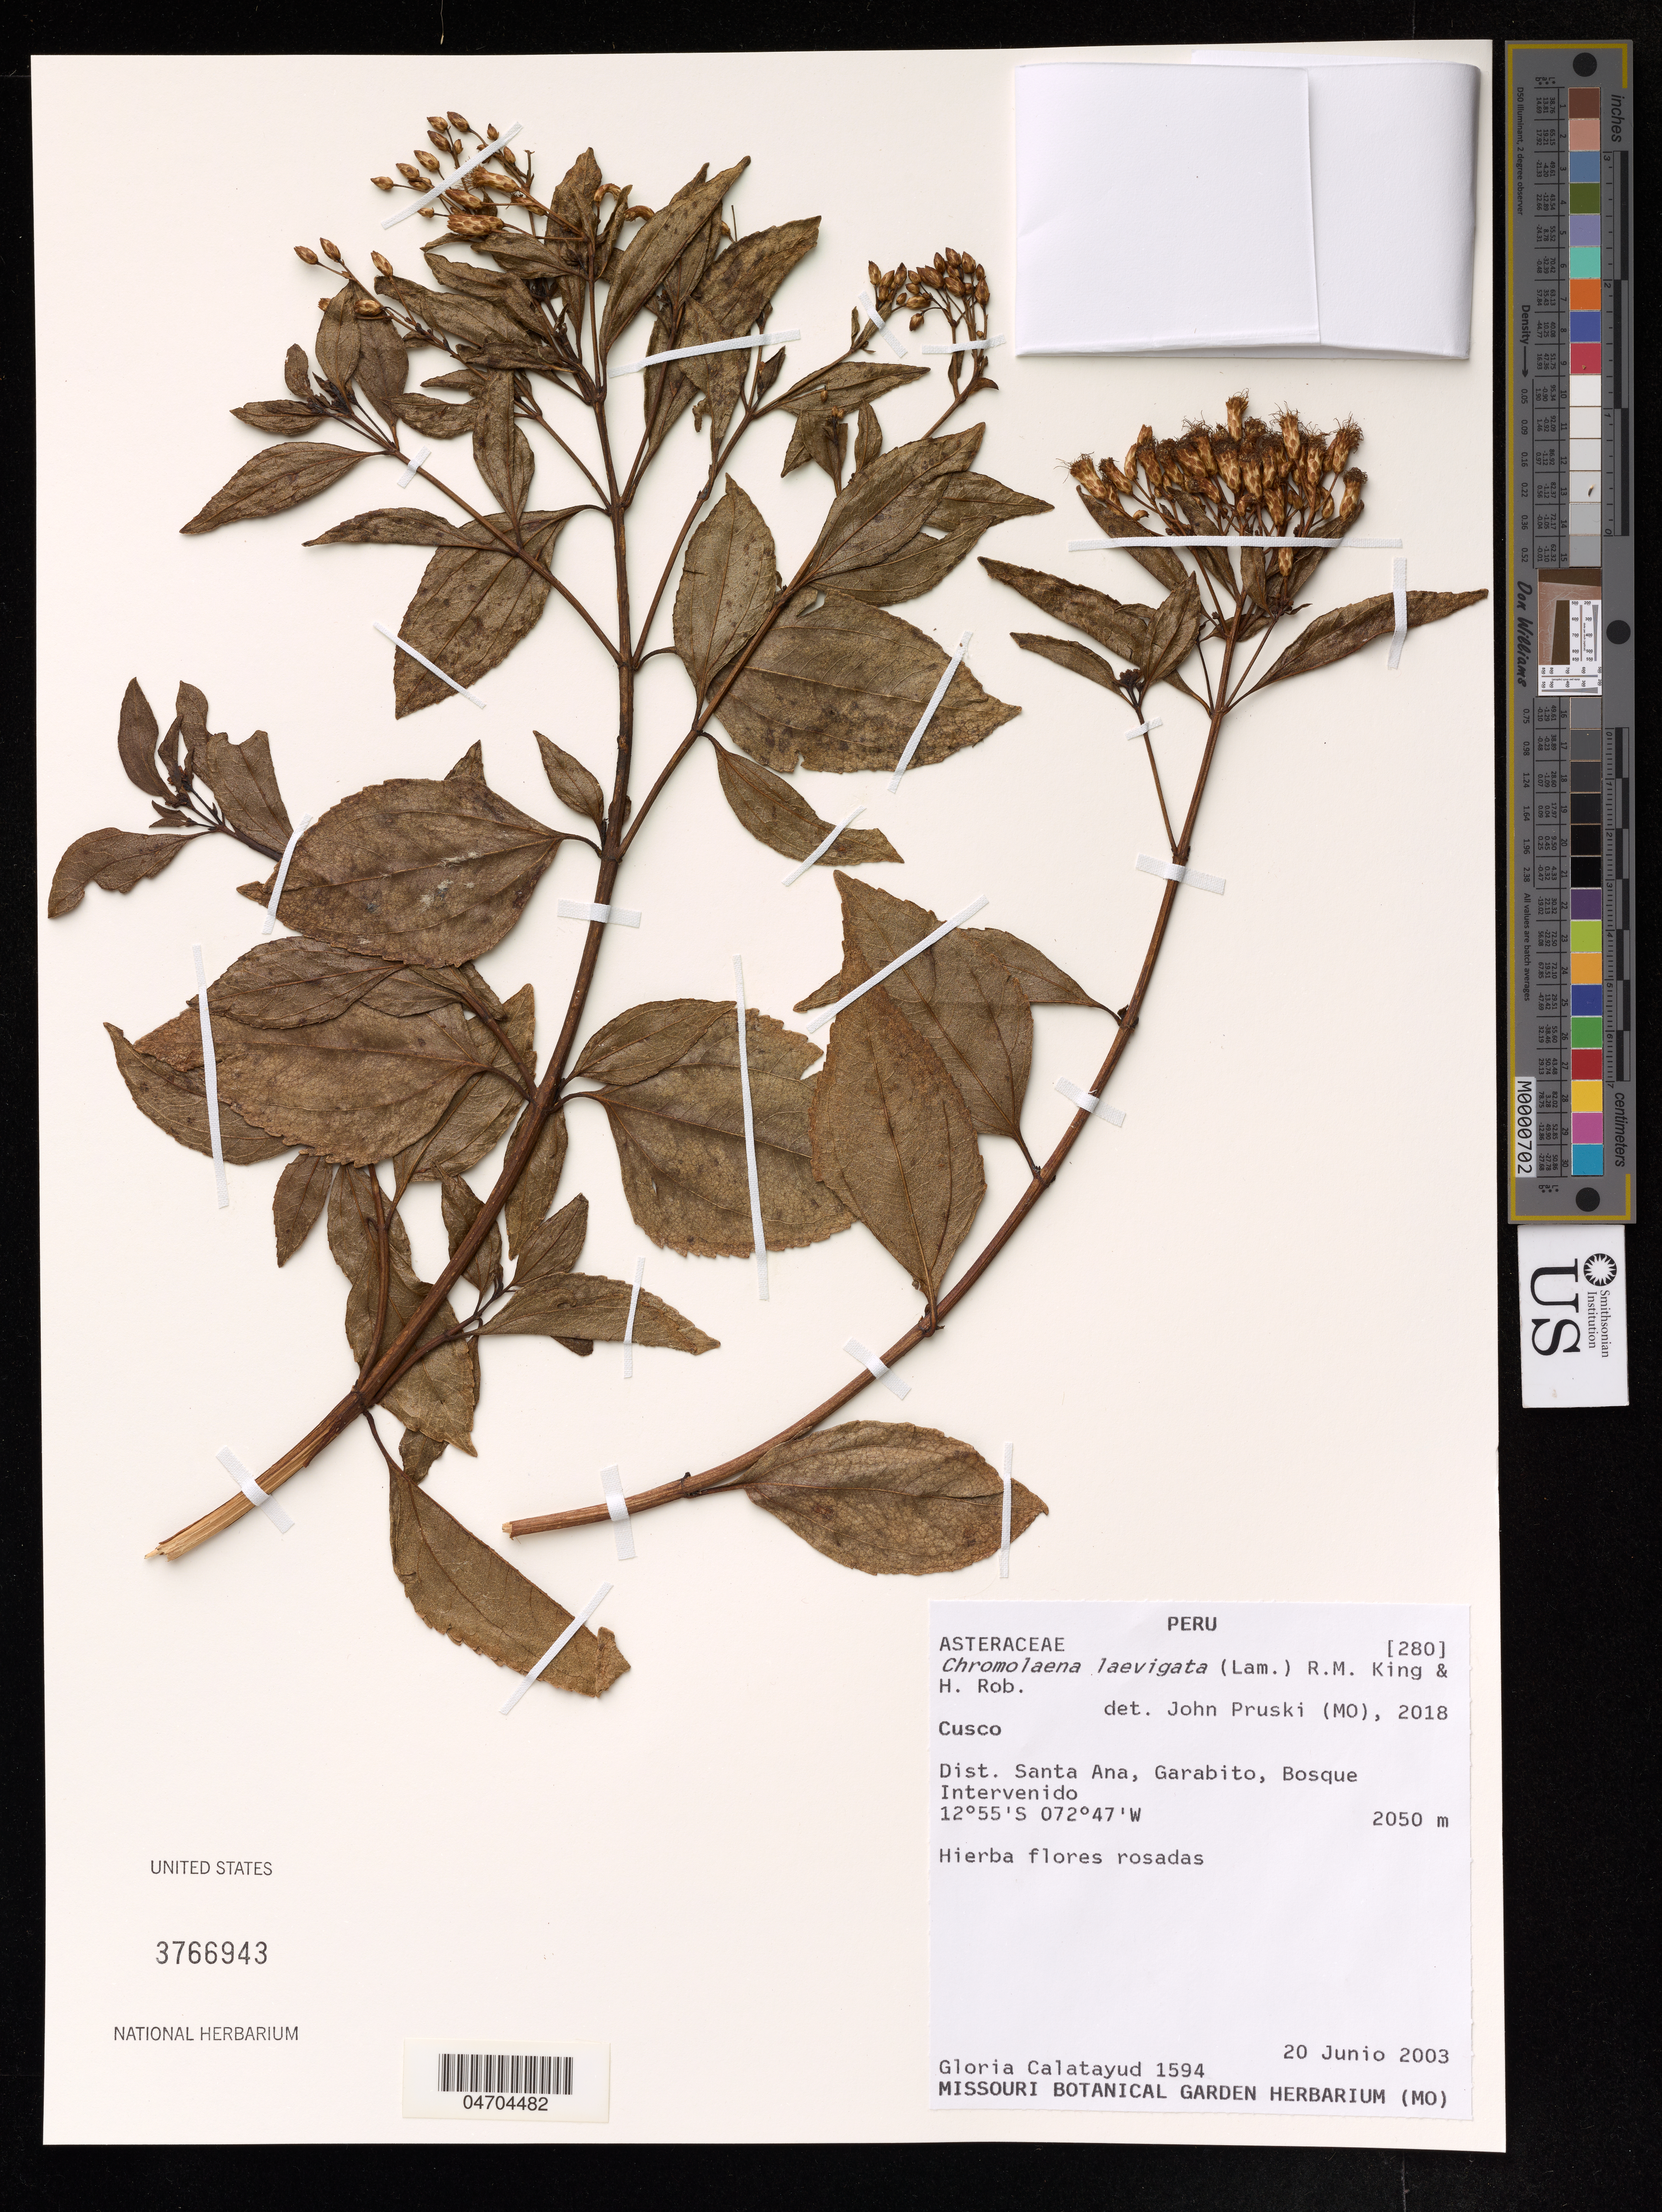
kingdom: Plantae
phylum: Tracheophyta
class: Magnoliopsida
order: Asterales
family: Asteraceae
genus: Chromolaena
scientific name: Chromolaena laevigata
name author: (Lam.) R.M. King & H. Rob.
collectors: G. Calatayud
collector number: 1594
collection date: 2003-06-20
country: Peru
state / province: Cusco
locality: Dist. Santa Ana, Garabito, Bosque Intervenido.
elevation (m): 2050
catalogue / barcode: US 3766943